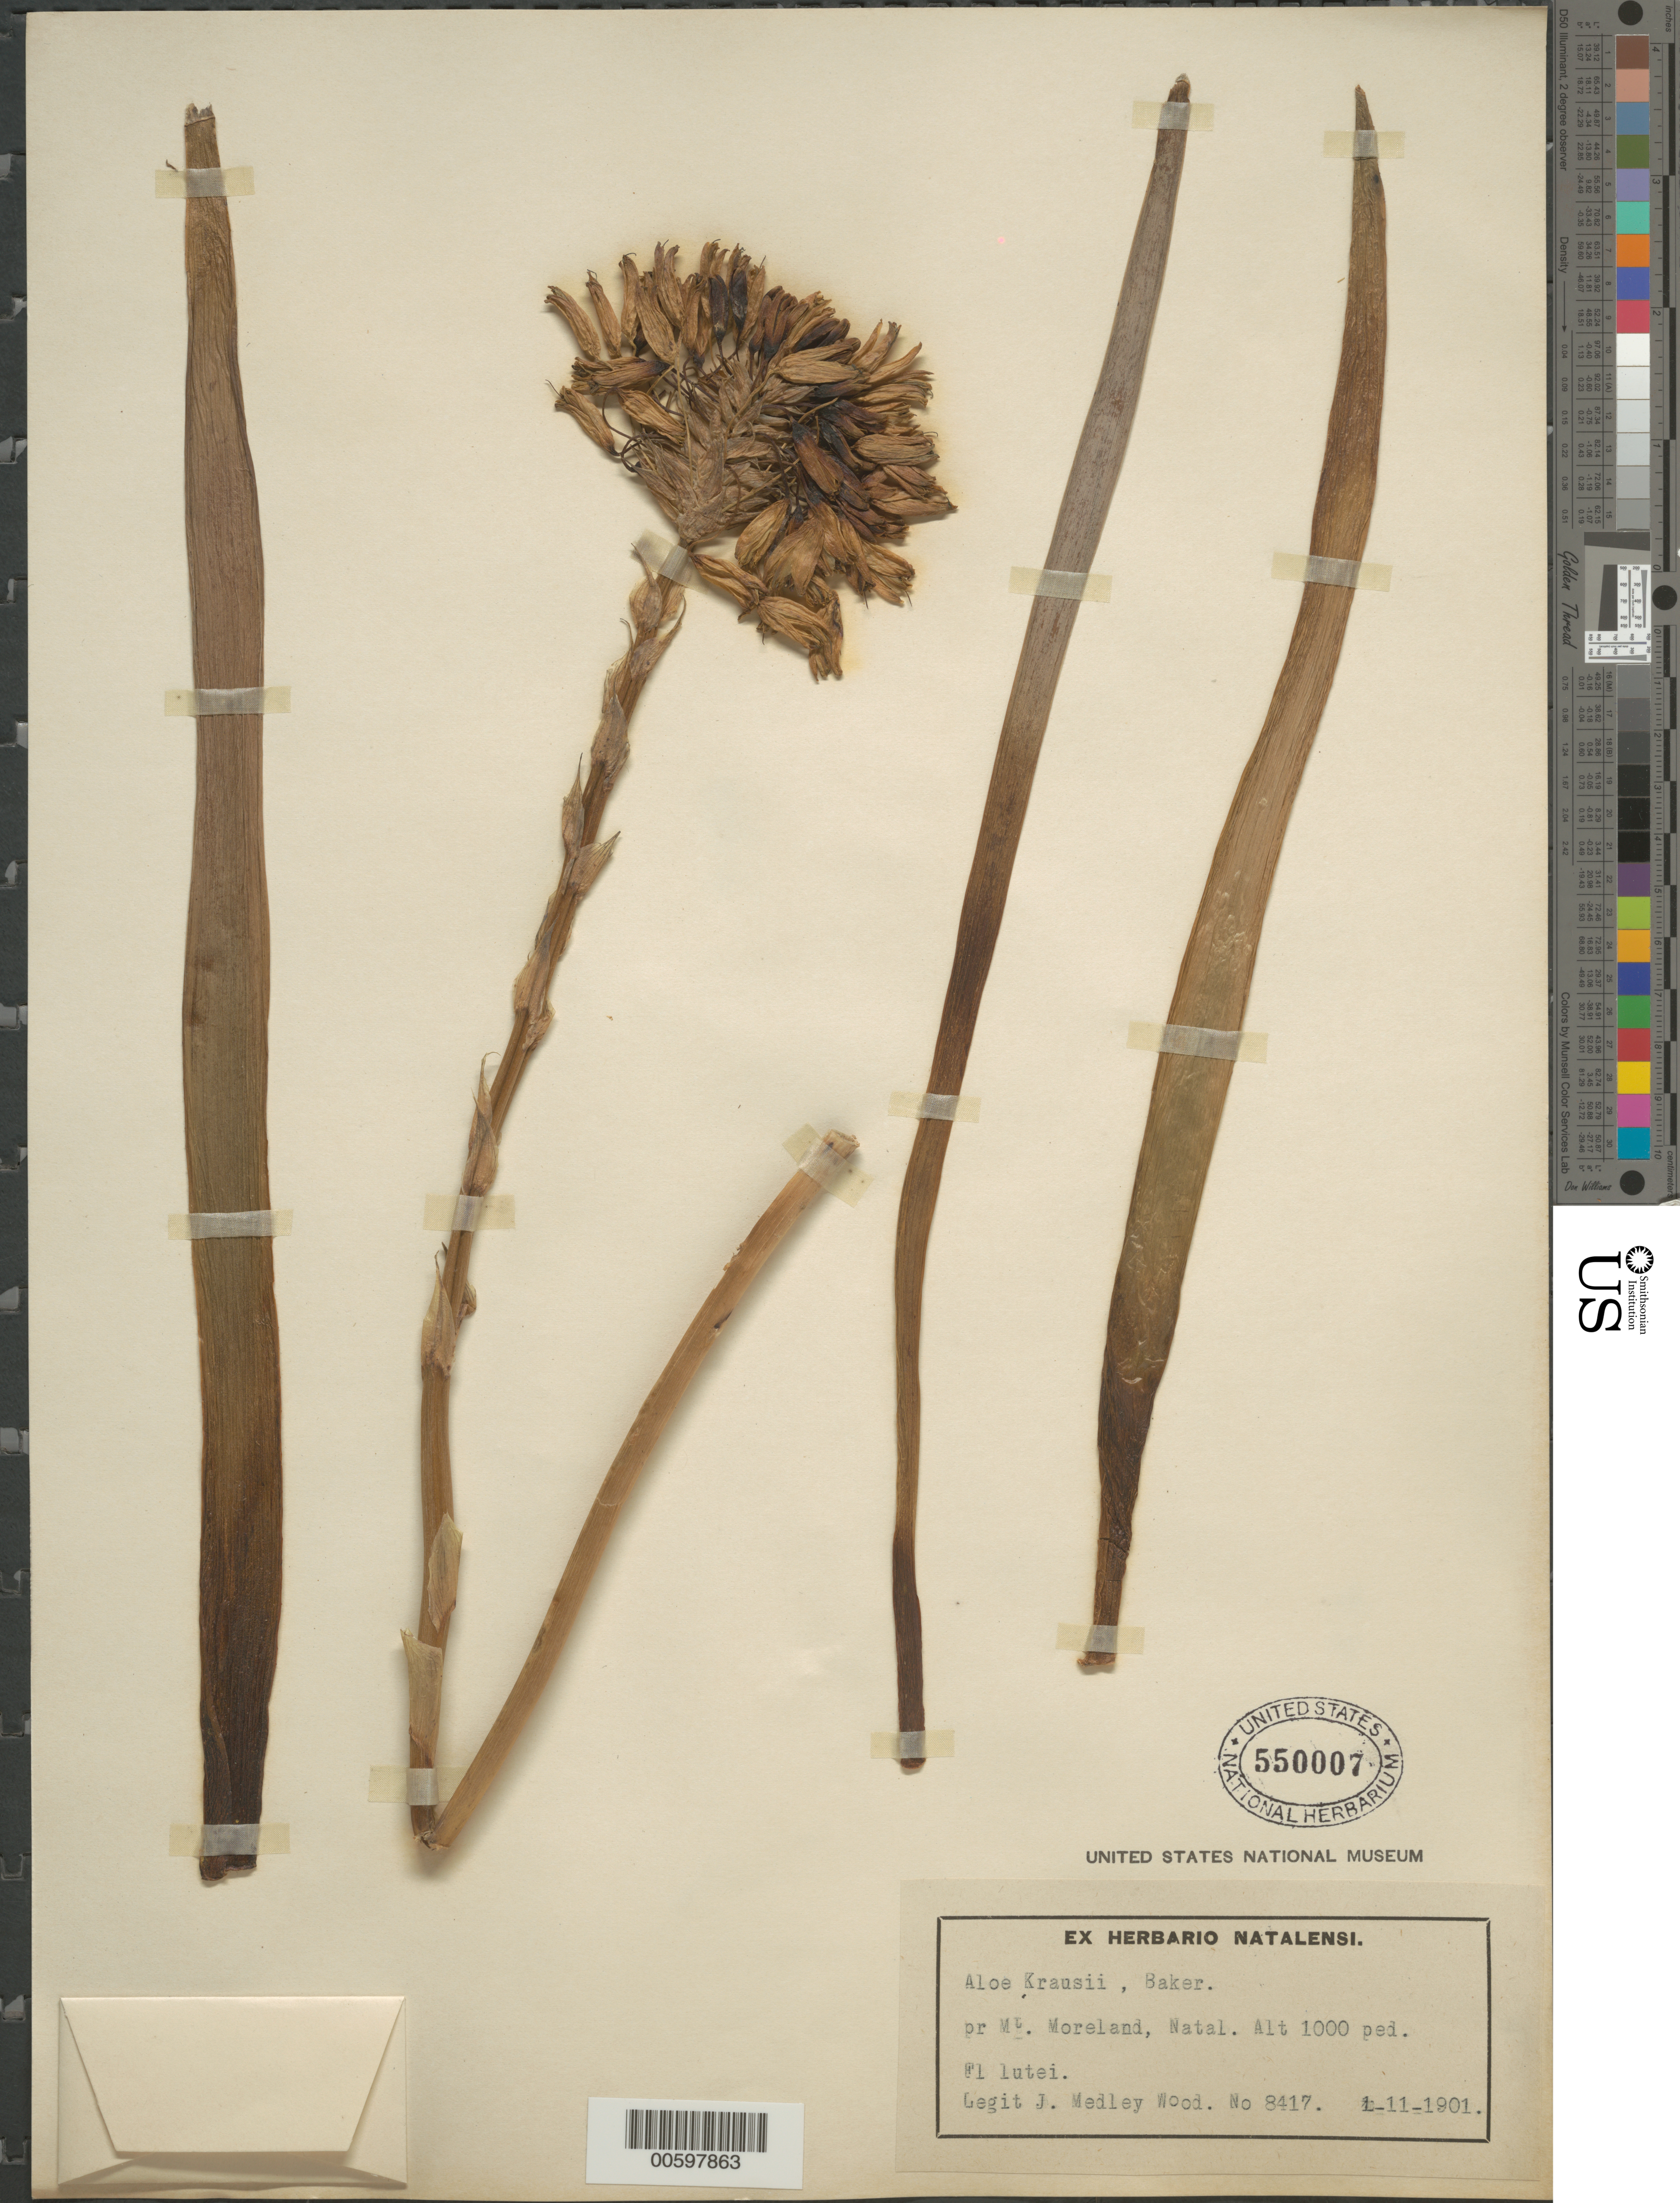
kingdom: Plantae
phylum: Tracheophyta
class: Liliopsida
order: Asparagales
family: Asphodelaceae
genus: Aloe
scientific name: Aloe kraussii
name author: Baker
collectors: J. M. Wood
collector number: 8417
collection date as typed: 01 Nov 1901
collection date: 1901-11-01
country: South Africa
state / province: KwaZulu-Natal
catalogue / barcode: US 550007